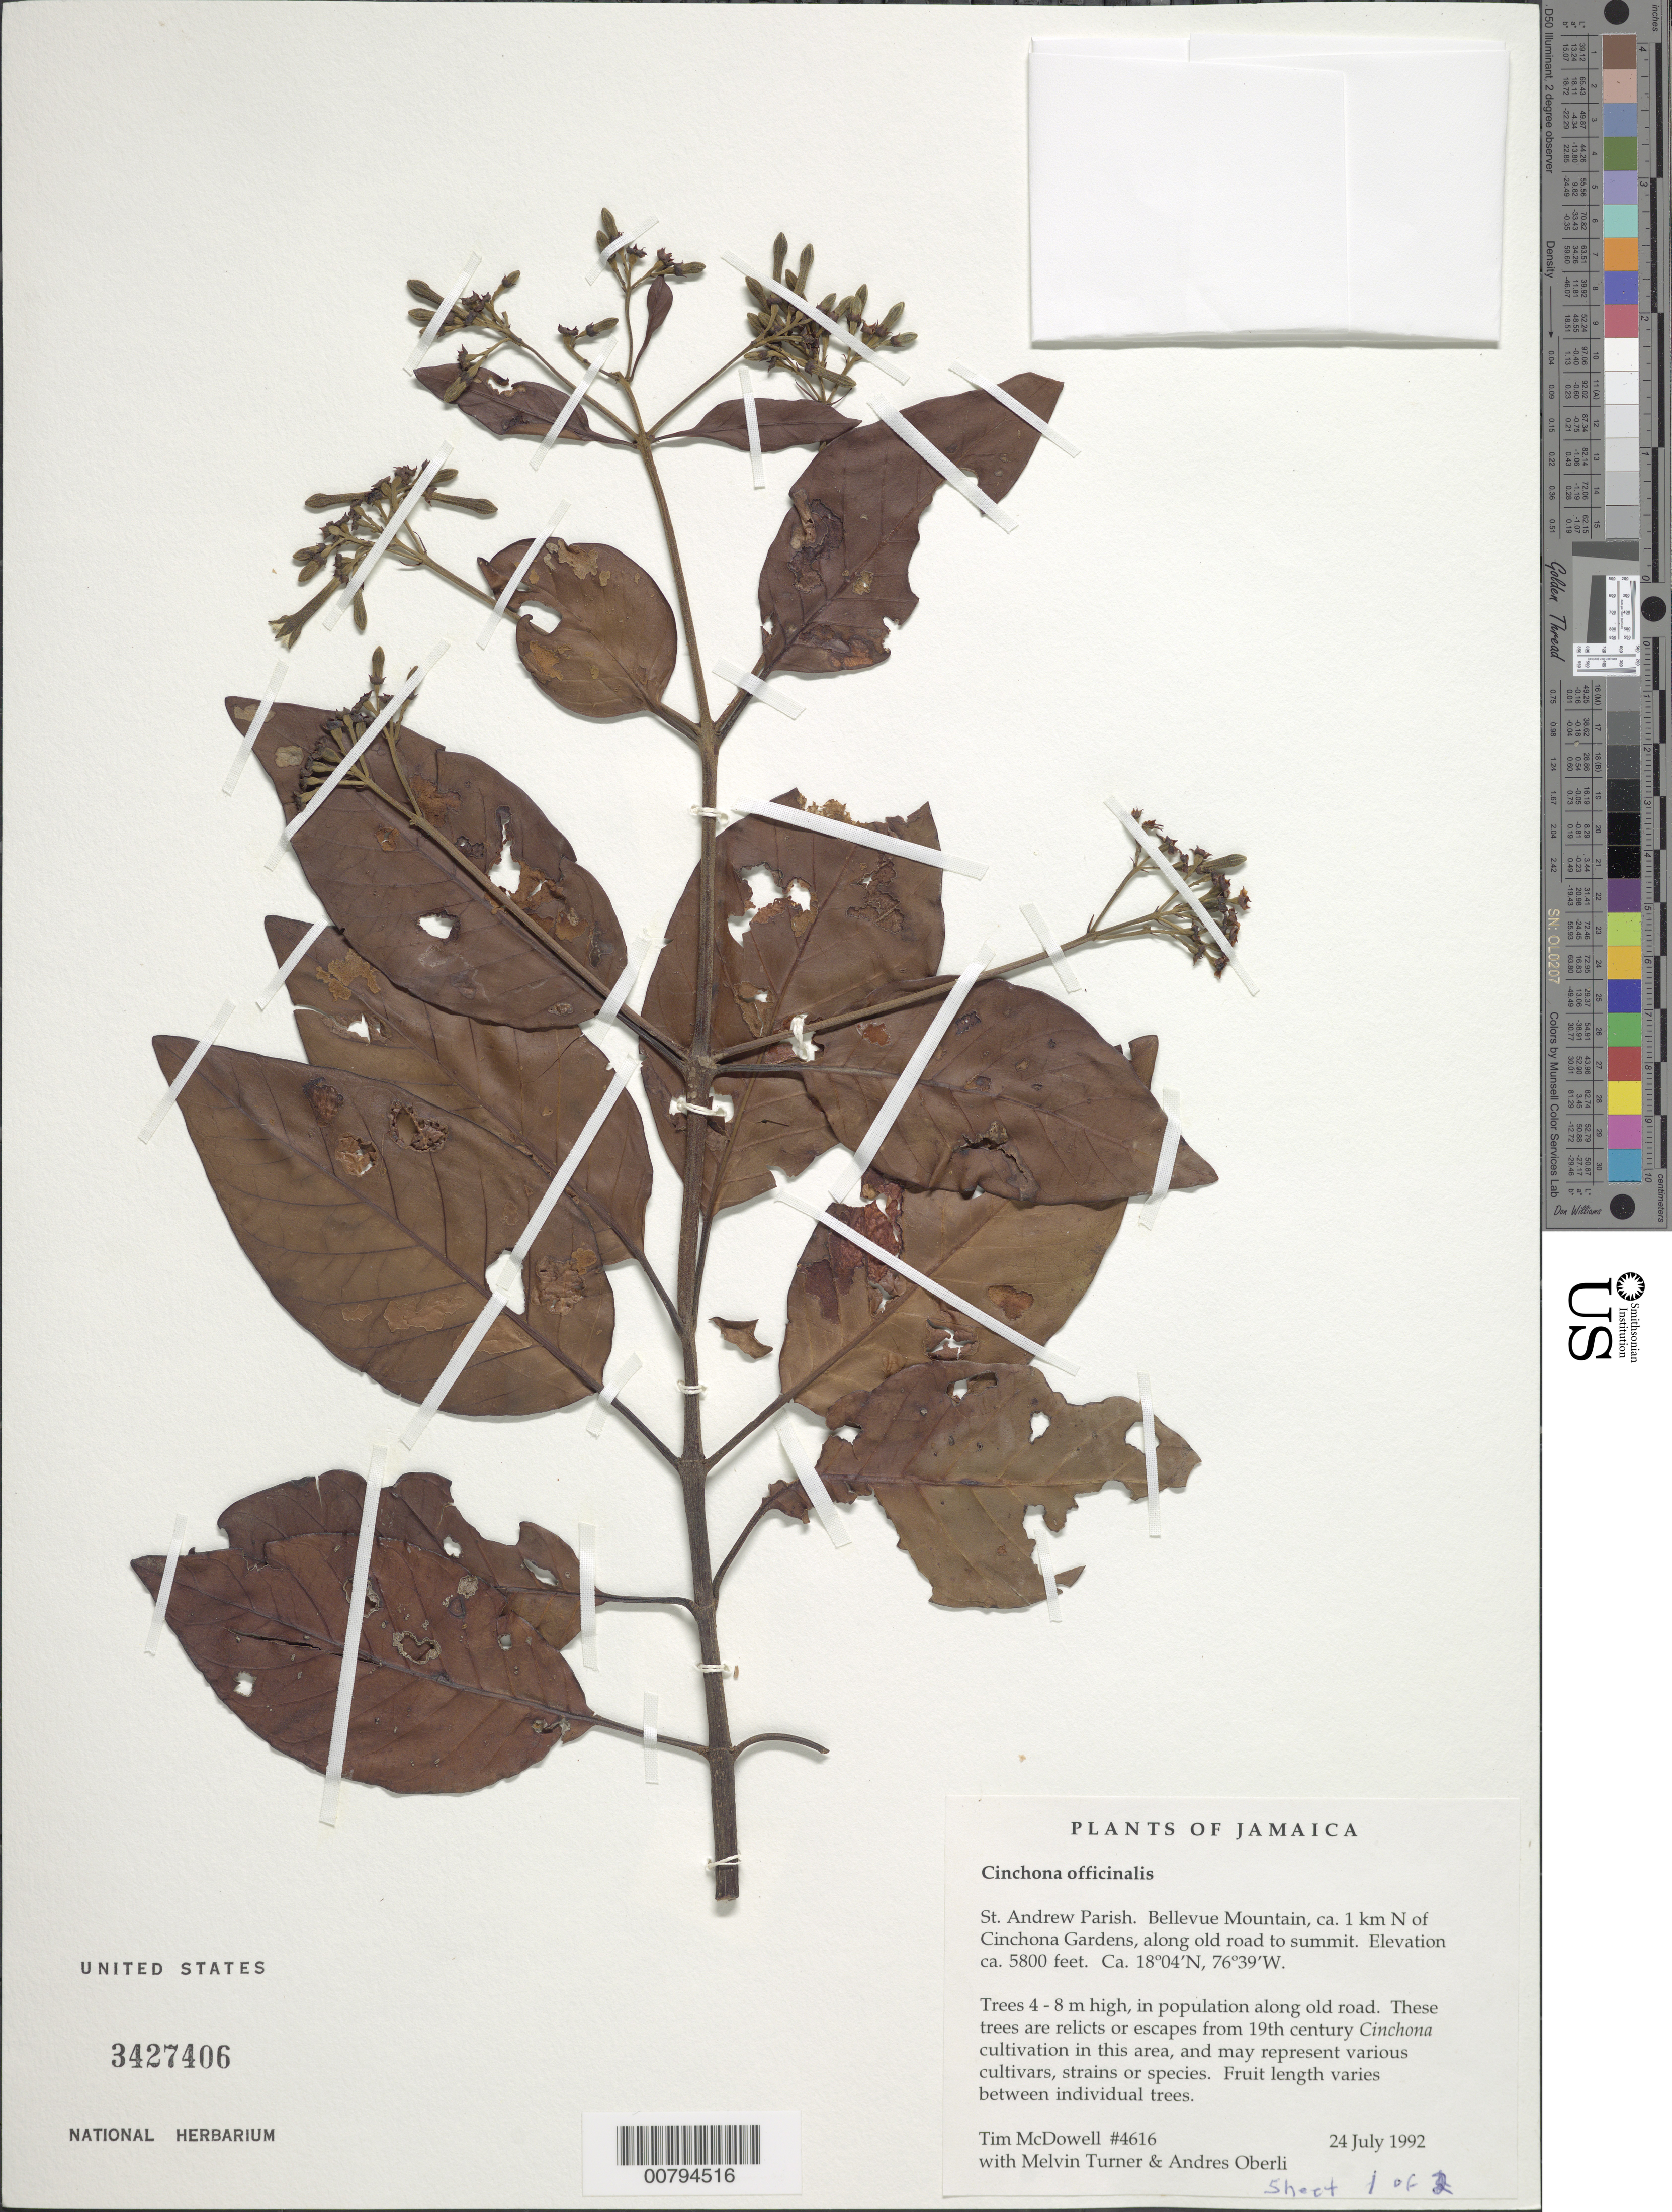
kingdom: Plantae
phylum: Tracheophyta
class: Magnoliopsida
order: Gentianales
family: Rubiaceae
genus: Cinchona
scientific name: Cinchona officinalis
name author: L.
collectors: T. McDowell, M. Turner & A. Oberli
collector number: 4616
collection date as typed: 24 Jul 1992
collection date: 1992-07-24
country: Jamaica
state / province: Saint Andrew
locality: Bellevue Mountain, ca. 1 km N of Cinchona Gardens, along road to summit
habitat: Roadside population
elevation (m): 1768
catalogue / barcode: US 3427406